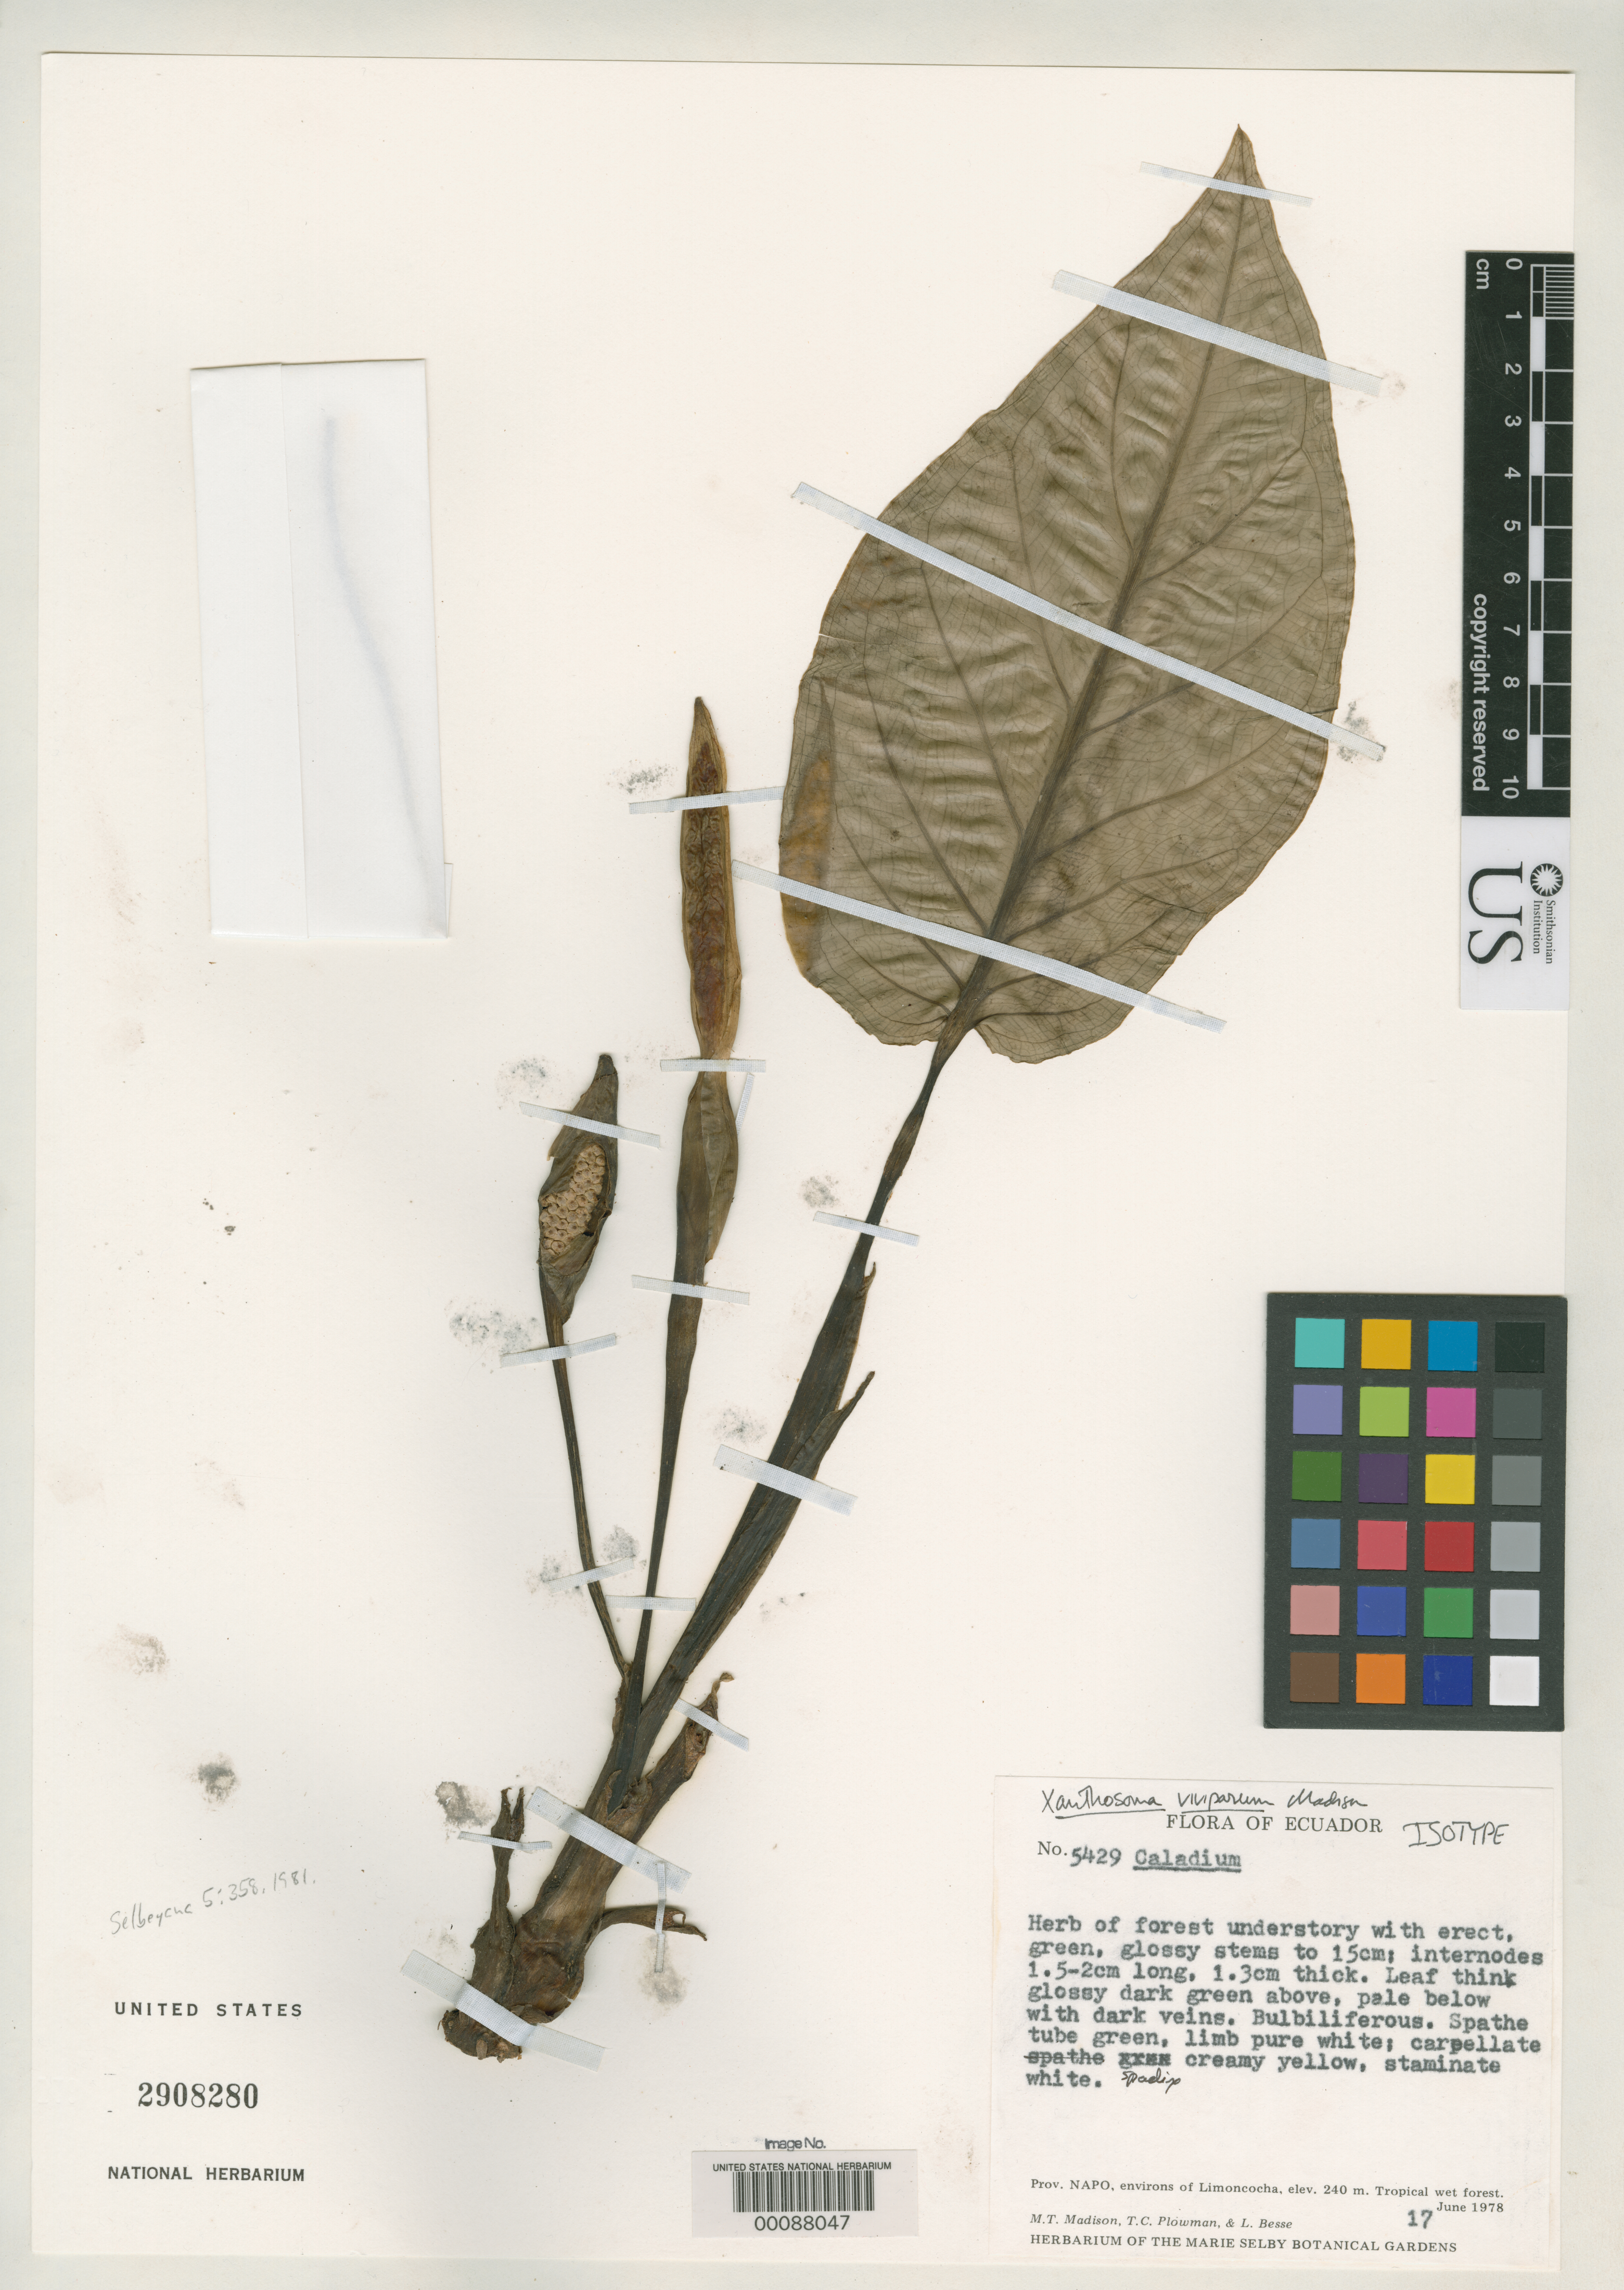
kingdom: Plantae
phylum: Tracheophyta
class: Liliopsida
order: Alismatales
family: Araceae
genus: Xanthosoma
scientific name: Xanthosoma viviparum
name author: Madison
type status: Isotype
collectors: M. T. Madison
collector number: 5429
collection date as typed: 17 Jun 1978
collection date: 1978-06-17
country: Ecuador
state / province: Napo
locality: Limcocha, tropical wet forest.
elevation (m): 240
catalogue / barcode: US 2908280